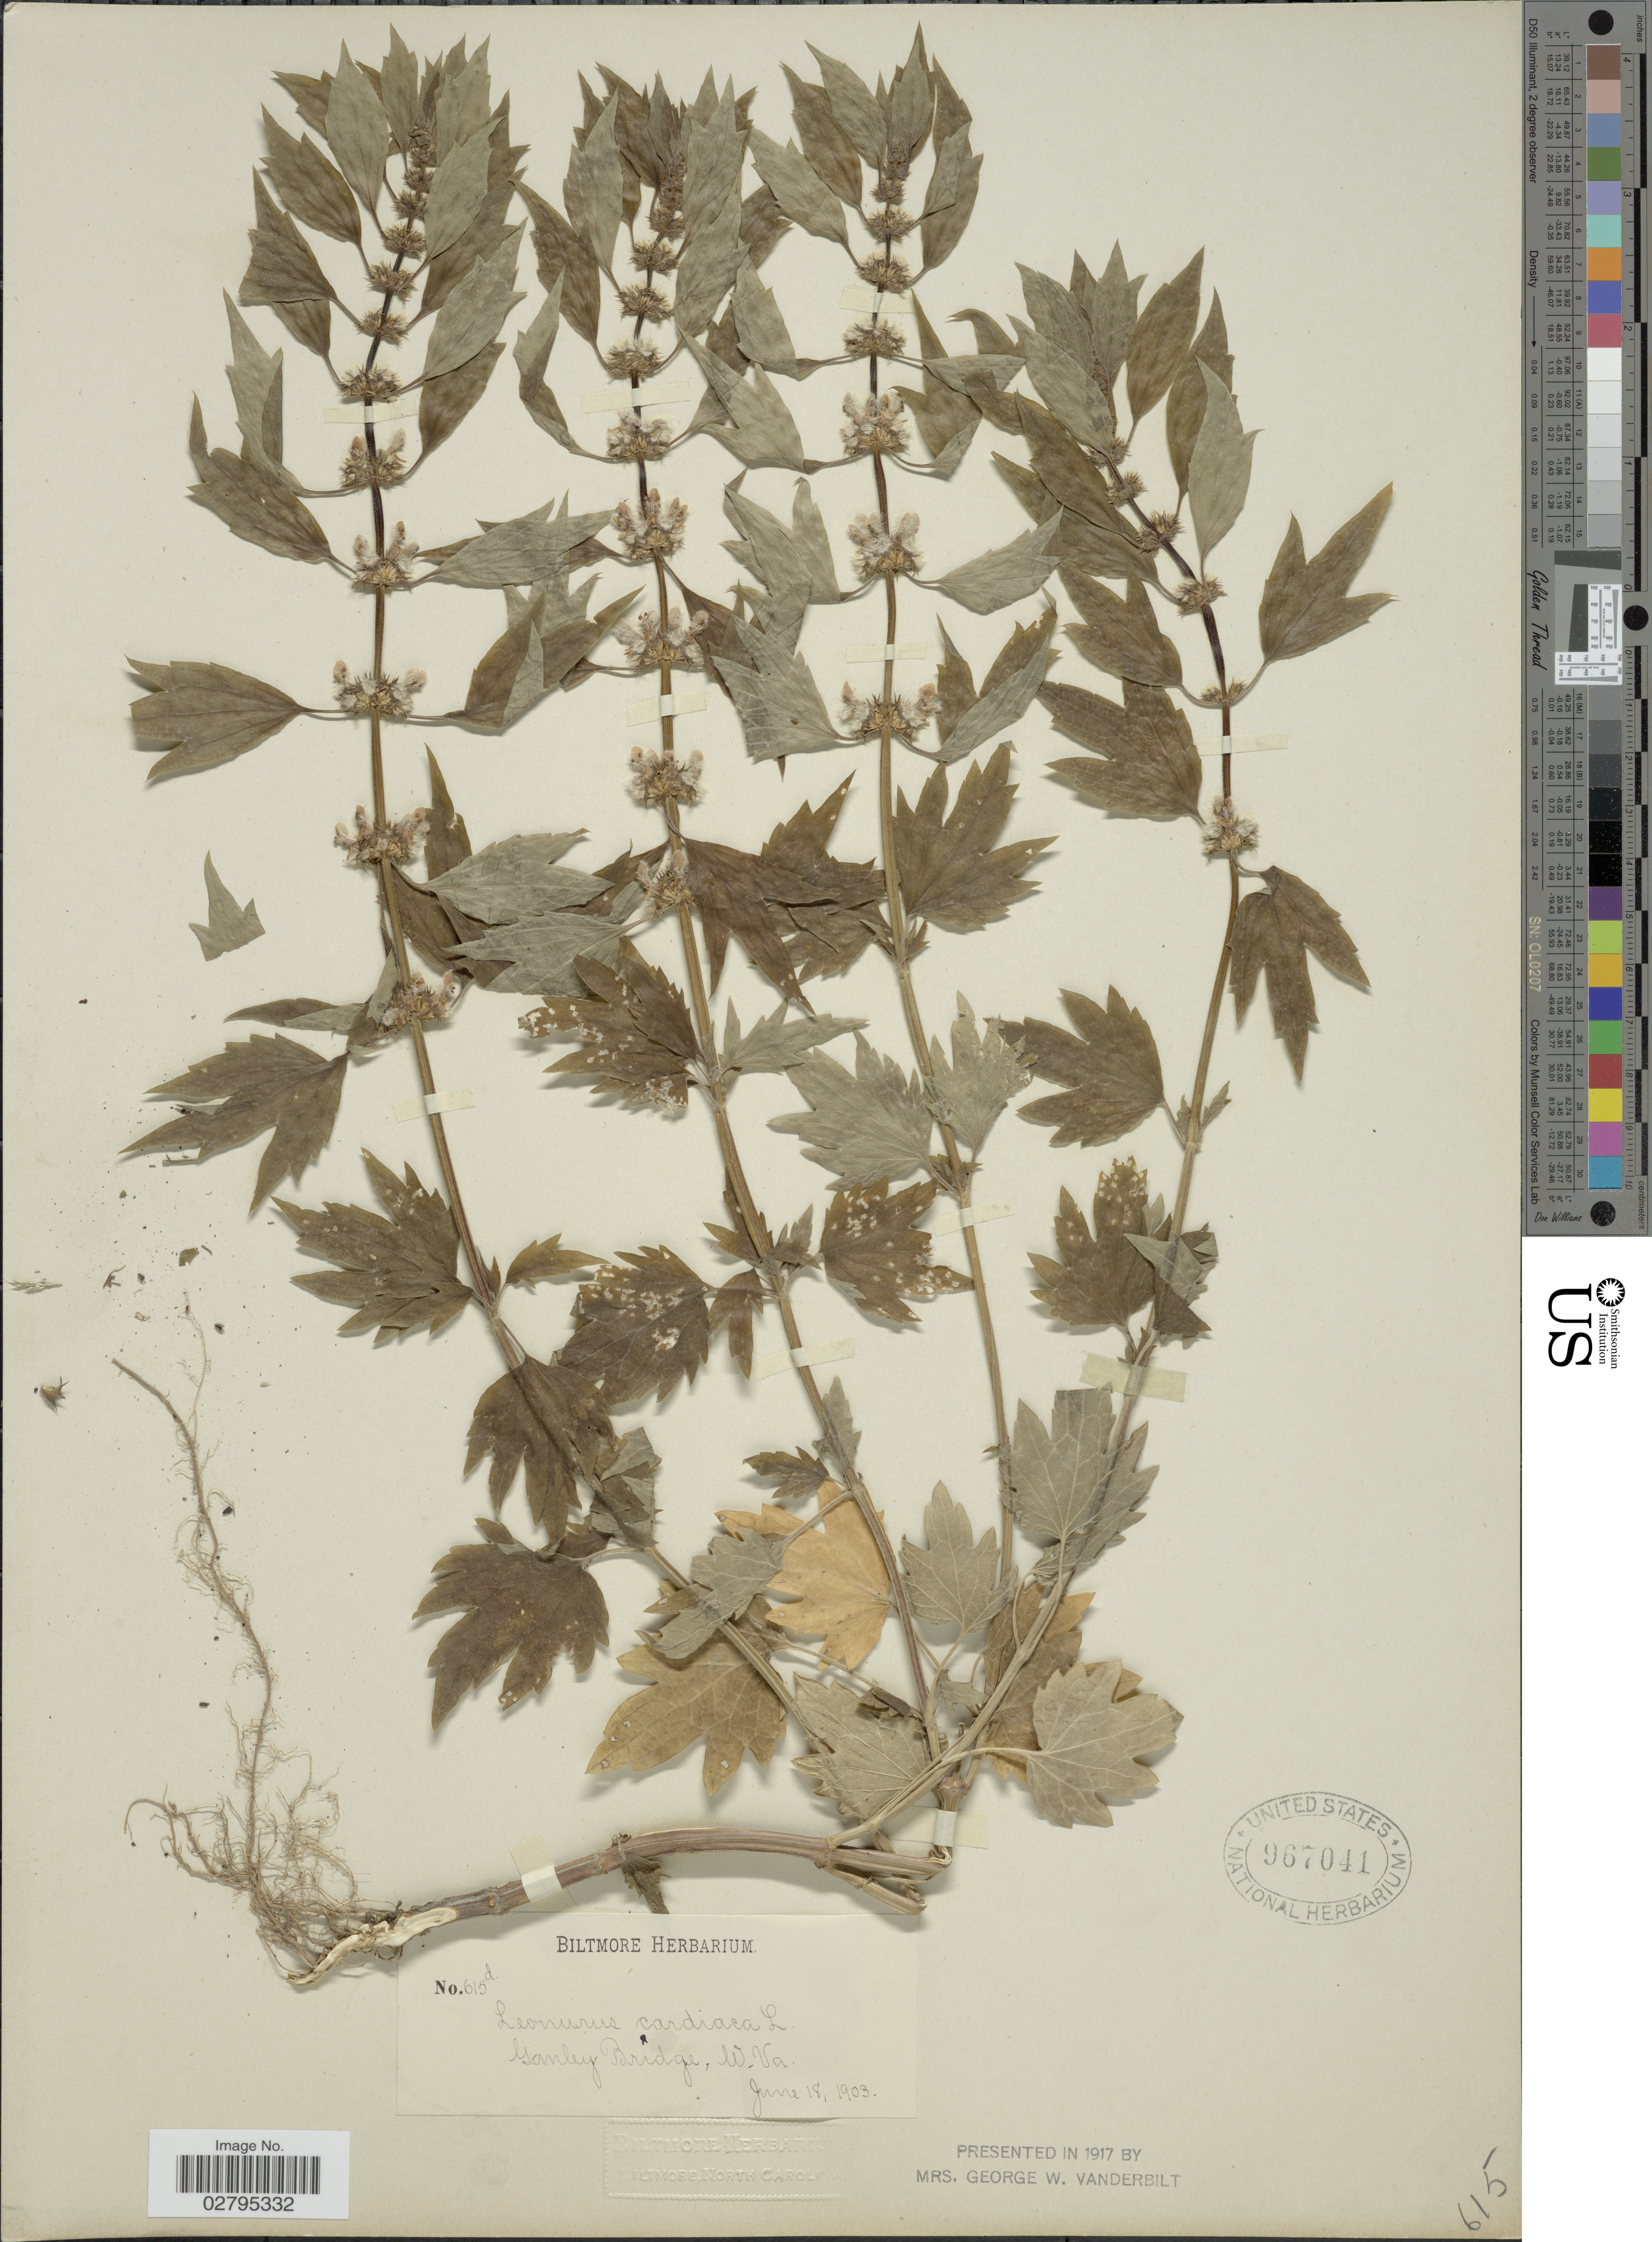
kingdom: Plantae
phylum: Tracheophyta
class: Magnoliopsida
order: Lamiales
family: Lamiaceae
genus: Leonurus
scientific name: Leonurus cardiaca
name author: L.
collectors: ex herb. Biltmore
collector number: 615d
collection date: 1903-06-18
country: United States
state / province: West Virginia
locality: Ganley Bridge, W.Va.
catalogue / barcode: US 967041